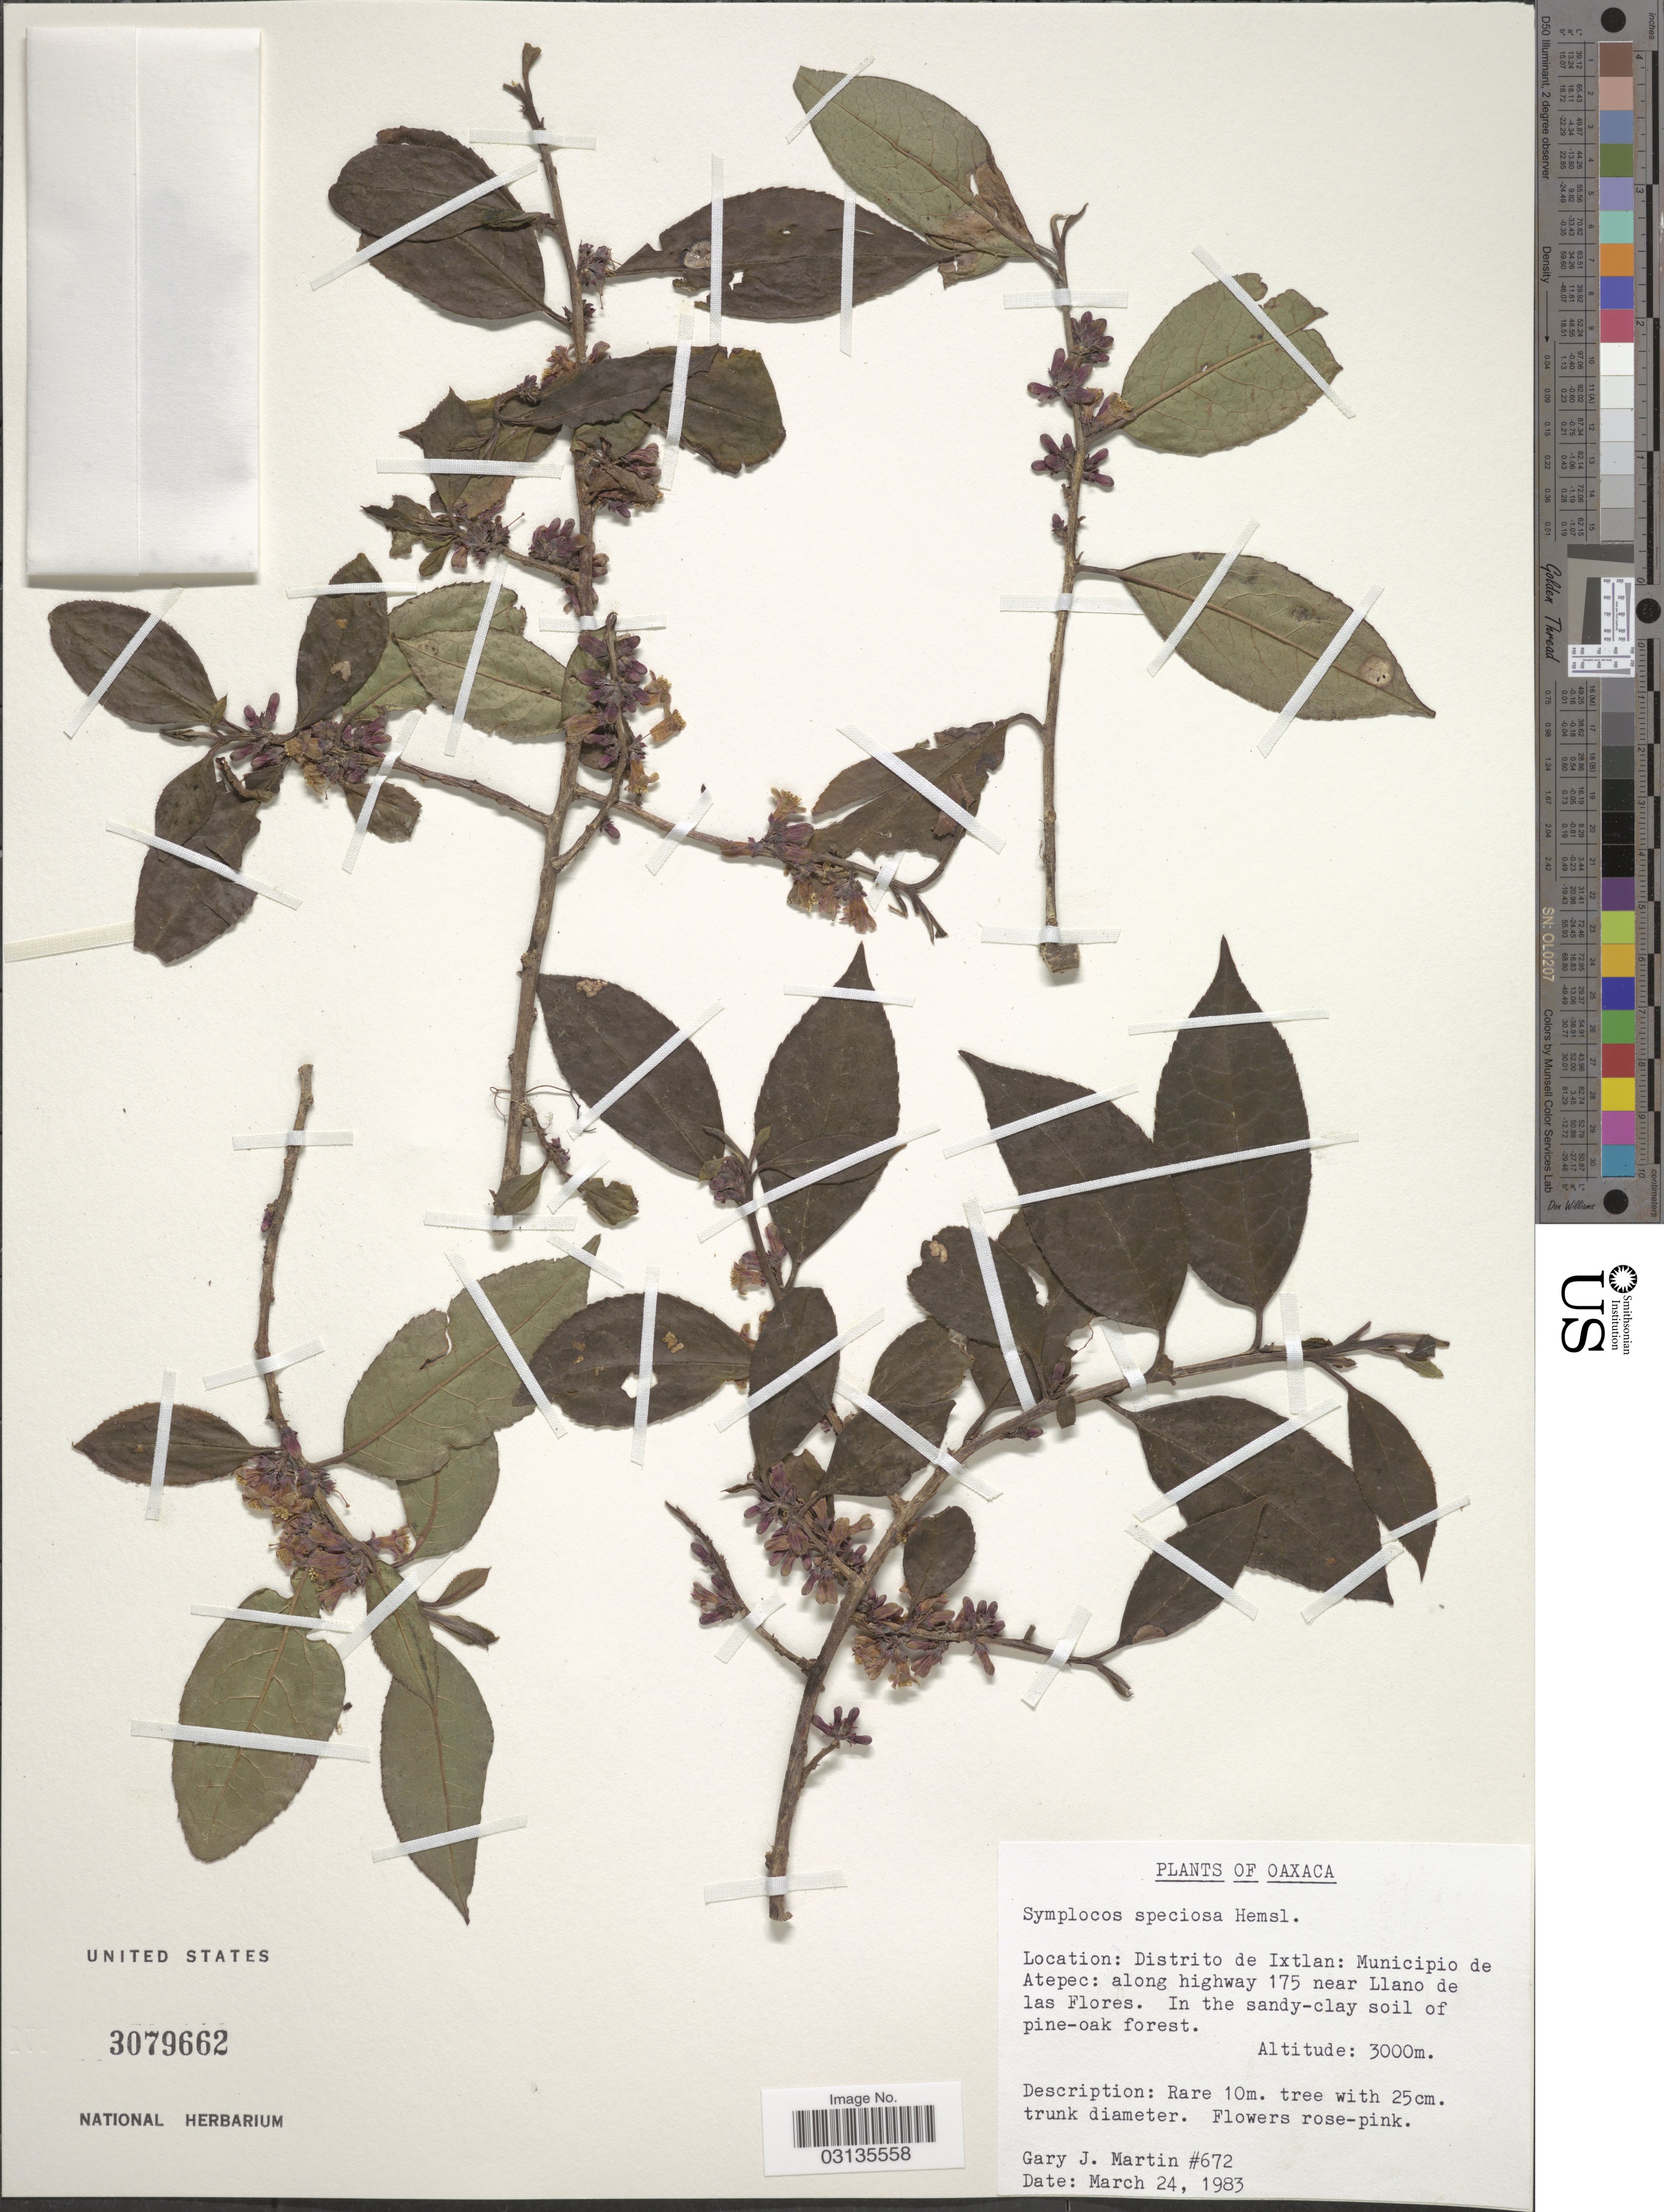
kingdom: Plantae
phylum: Tracheophyta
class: Magnoliopsida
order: Ericales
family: Symplocaceae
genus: Symplocos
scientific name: Symplocos speciosa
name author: Hemsl.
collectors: G. J. Martin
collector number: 672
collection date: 1983-03-24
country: Mexico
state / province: Oaxaca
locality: Distrito de Ixtlan: Municipio de Atepec: along highway 175 near Llano de las Flores.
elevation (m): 3000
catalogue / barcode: US 3079662